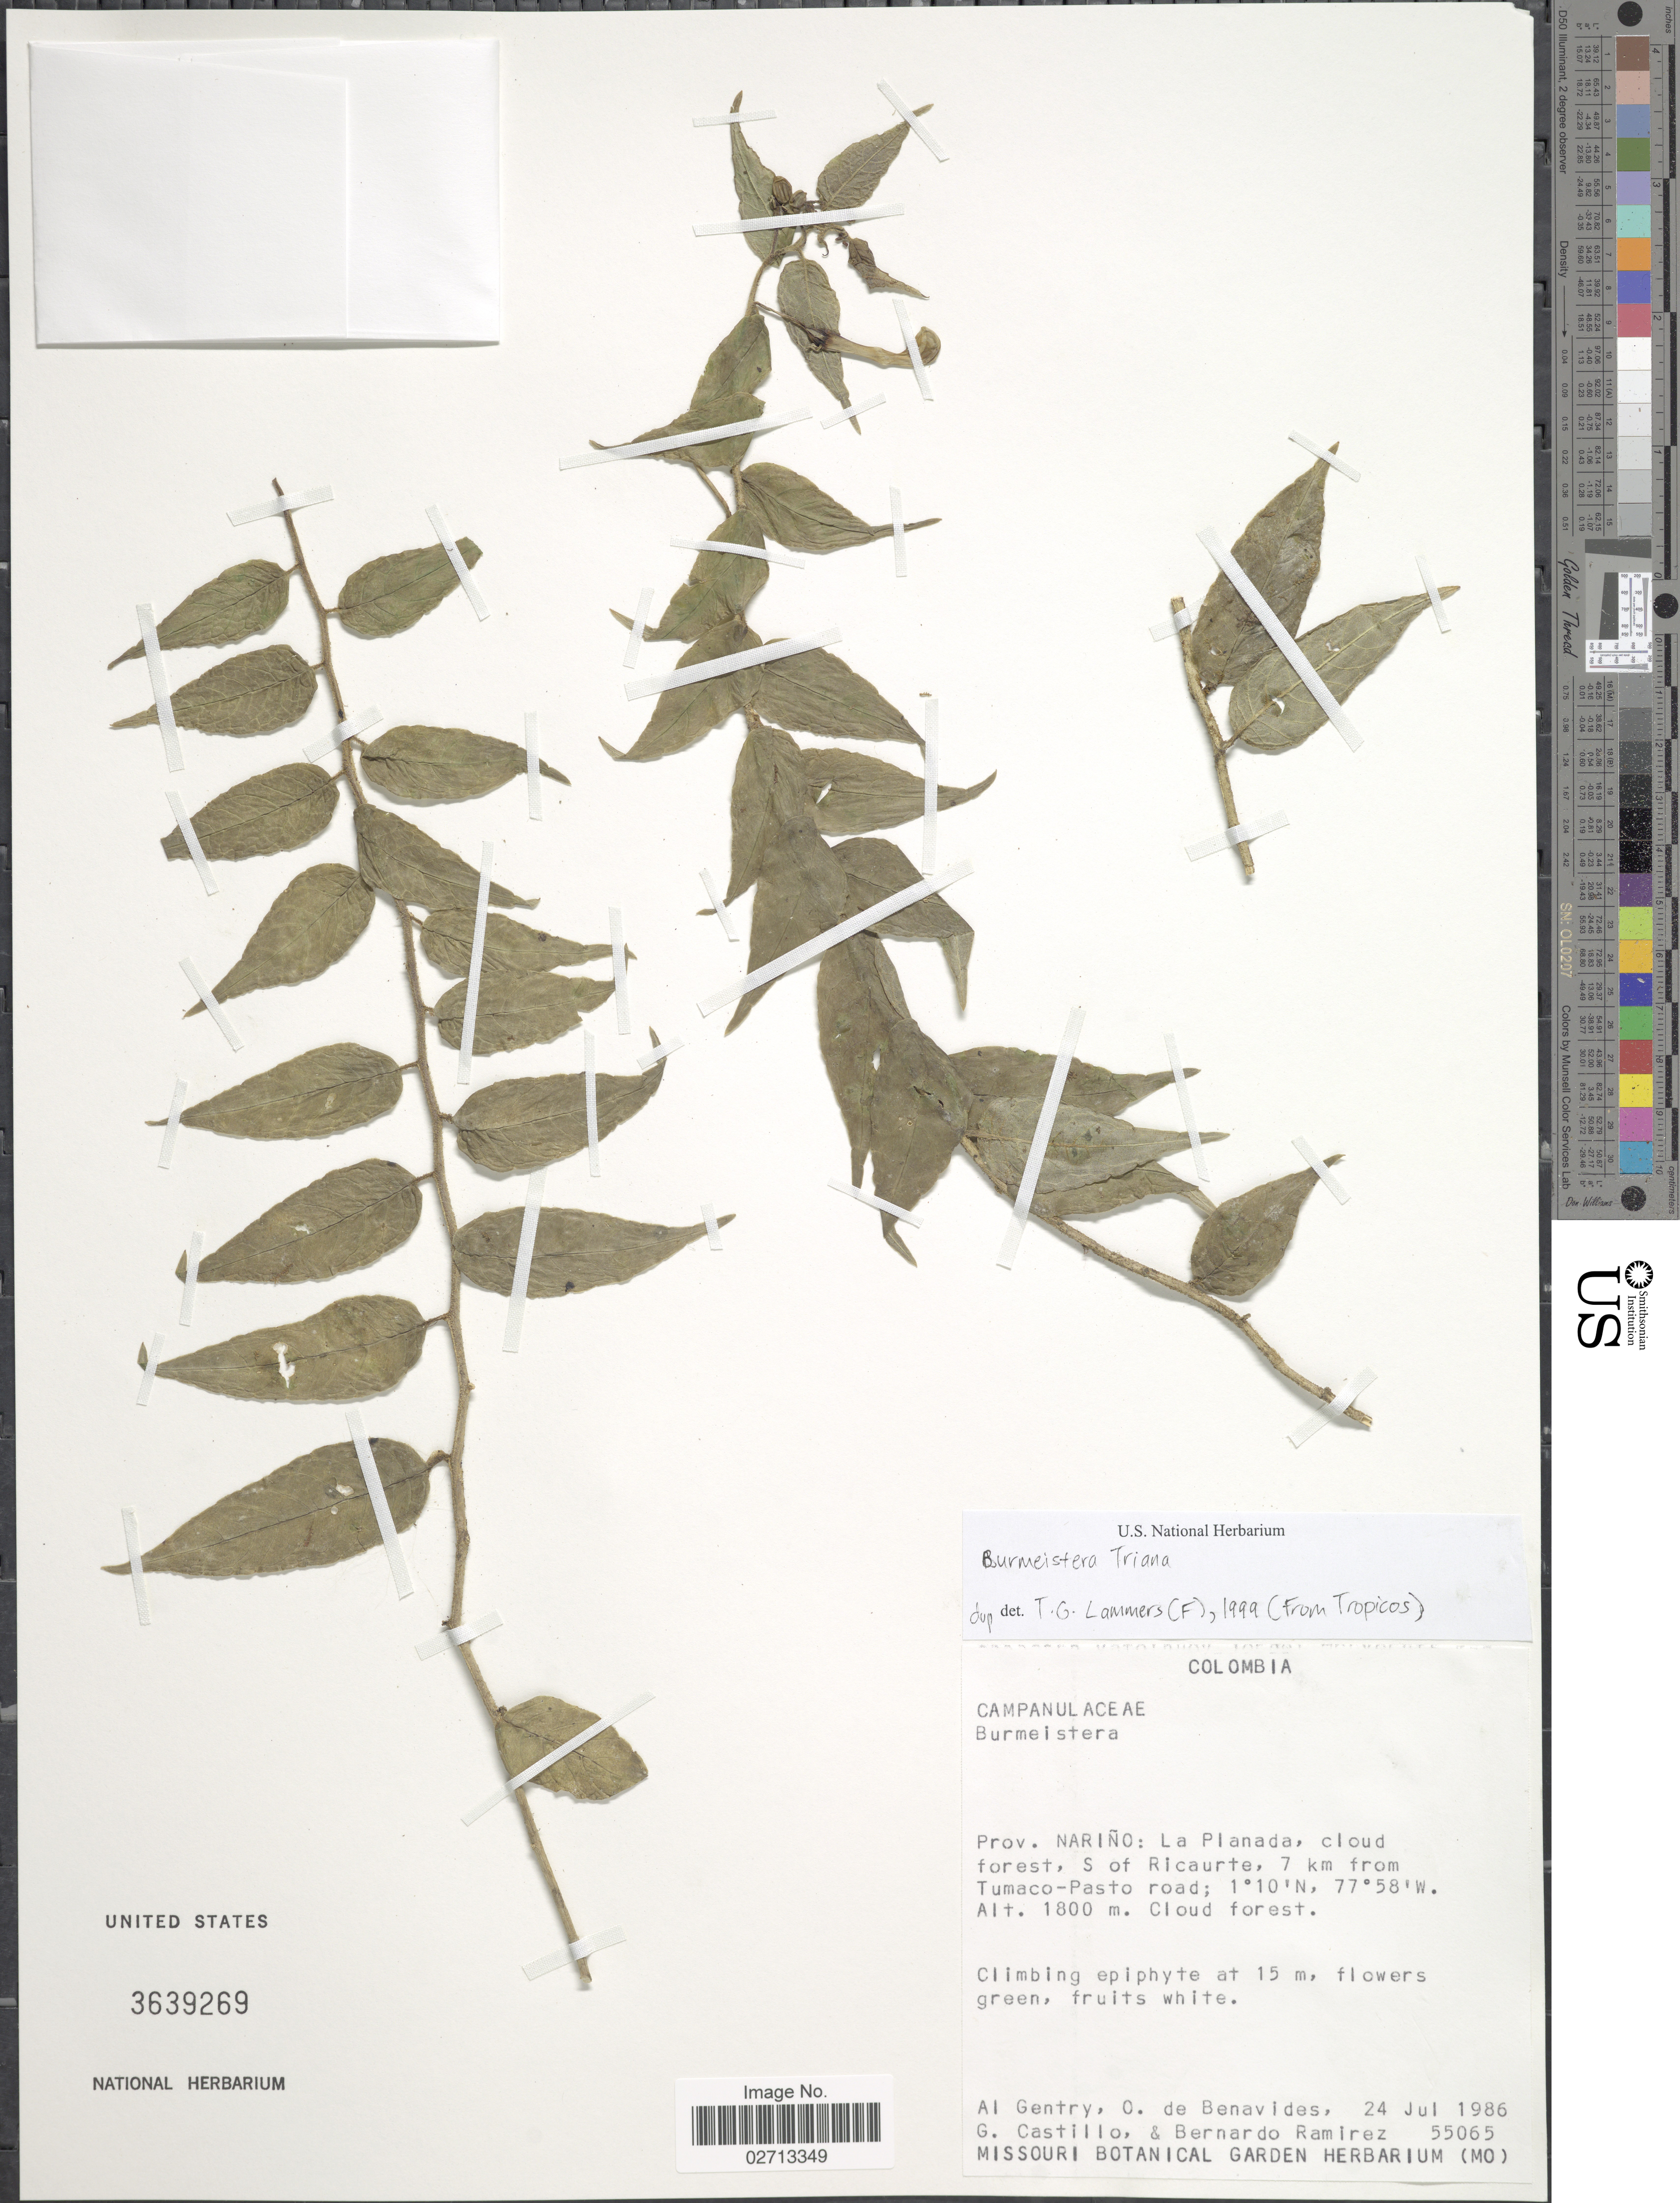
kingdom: Plantae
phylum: Tracheophyta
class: Magnoliopsida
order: Asterales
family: Campanulaceae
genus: Burmeistera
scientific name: Burmeistera sp.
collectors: A. H. Gentry, Olga S. de Benavides, G. Castillo & B. Ramírez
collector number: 55065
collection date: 1986-07-24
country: Colombia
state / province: Nariño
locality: La Planada, cloud forest, S of Ricaurte, 7 km from Tumaco-Pasto road.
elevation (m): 1800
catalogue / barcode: US 3639269